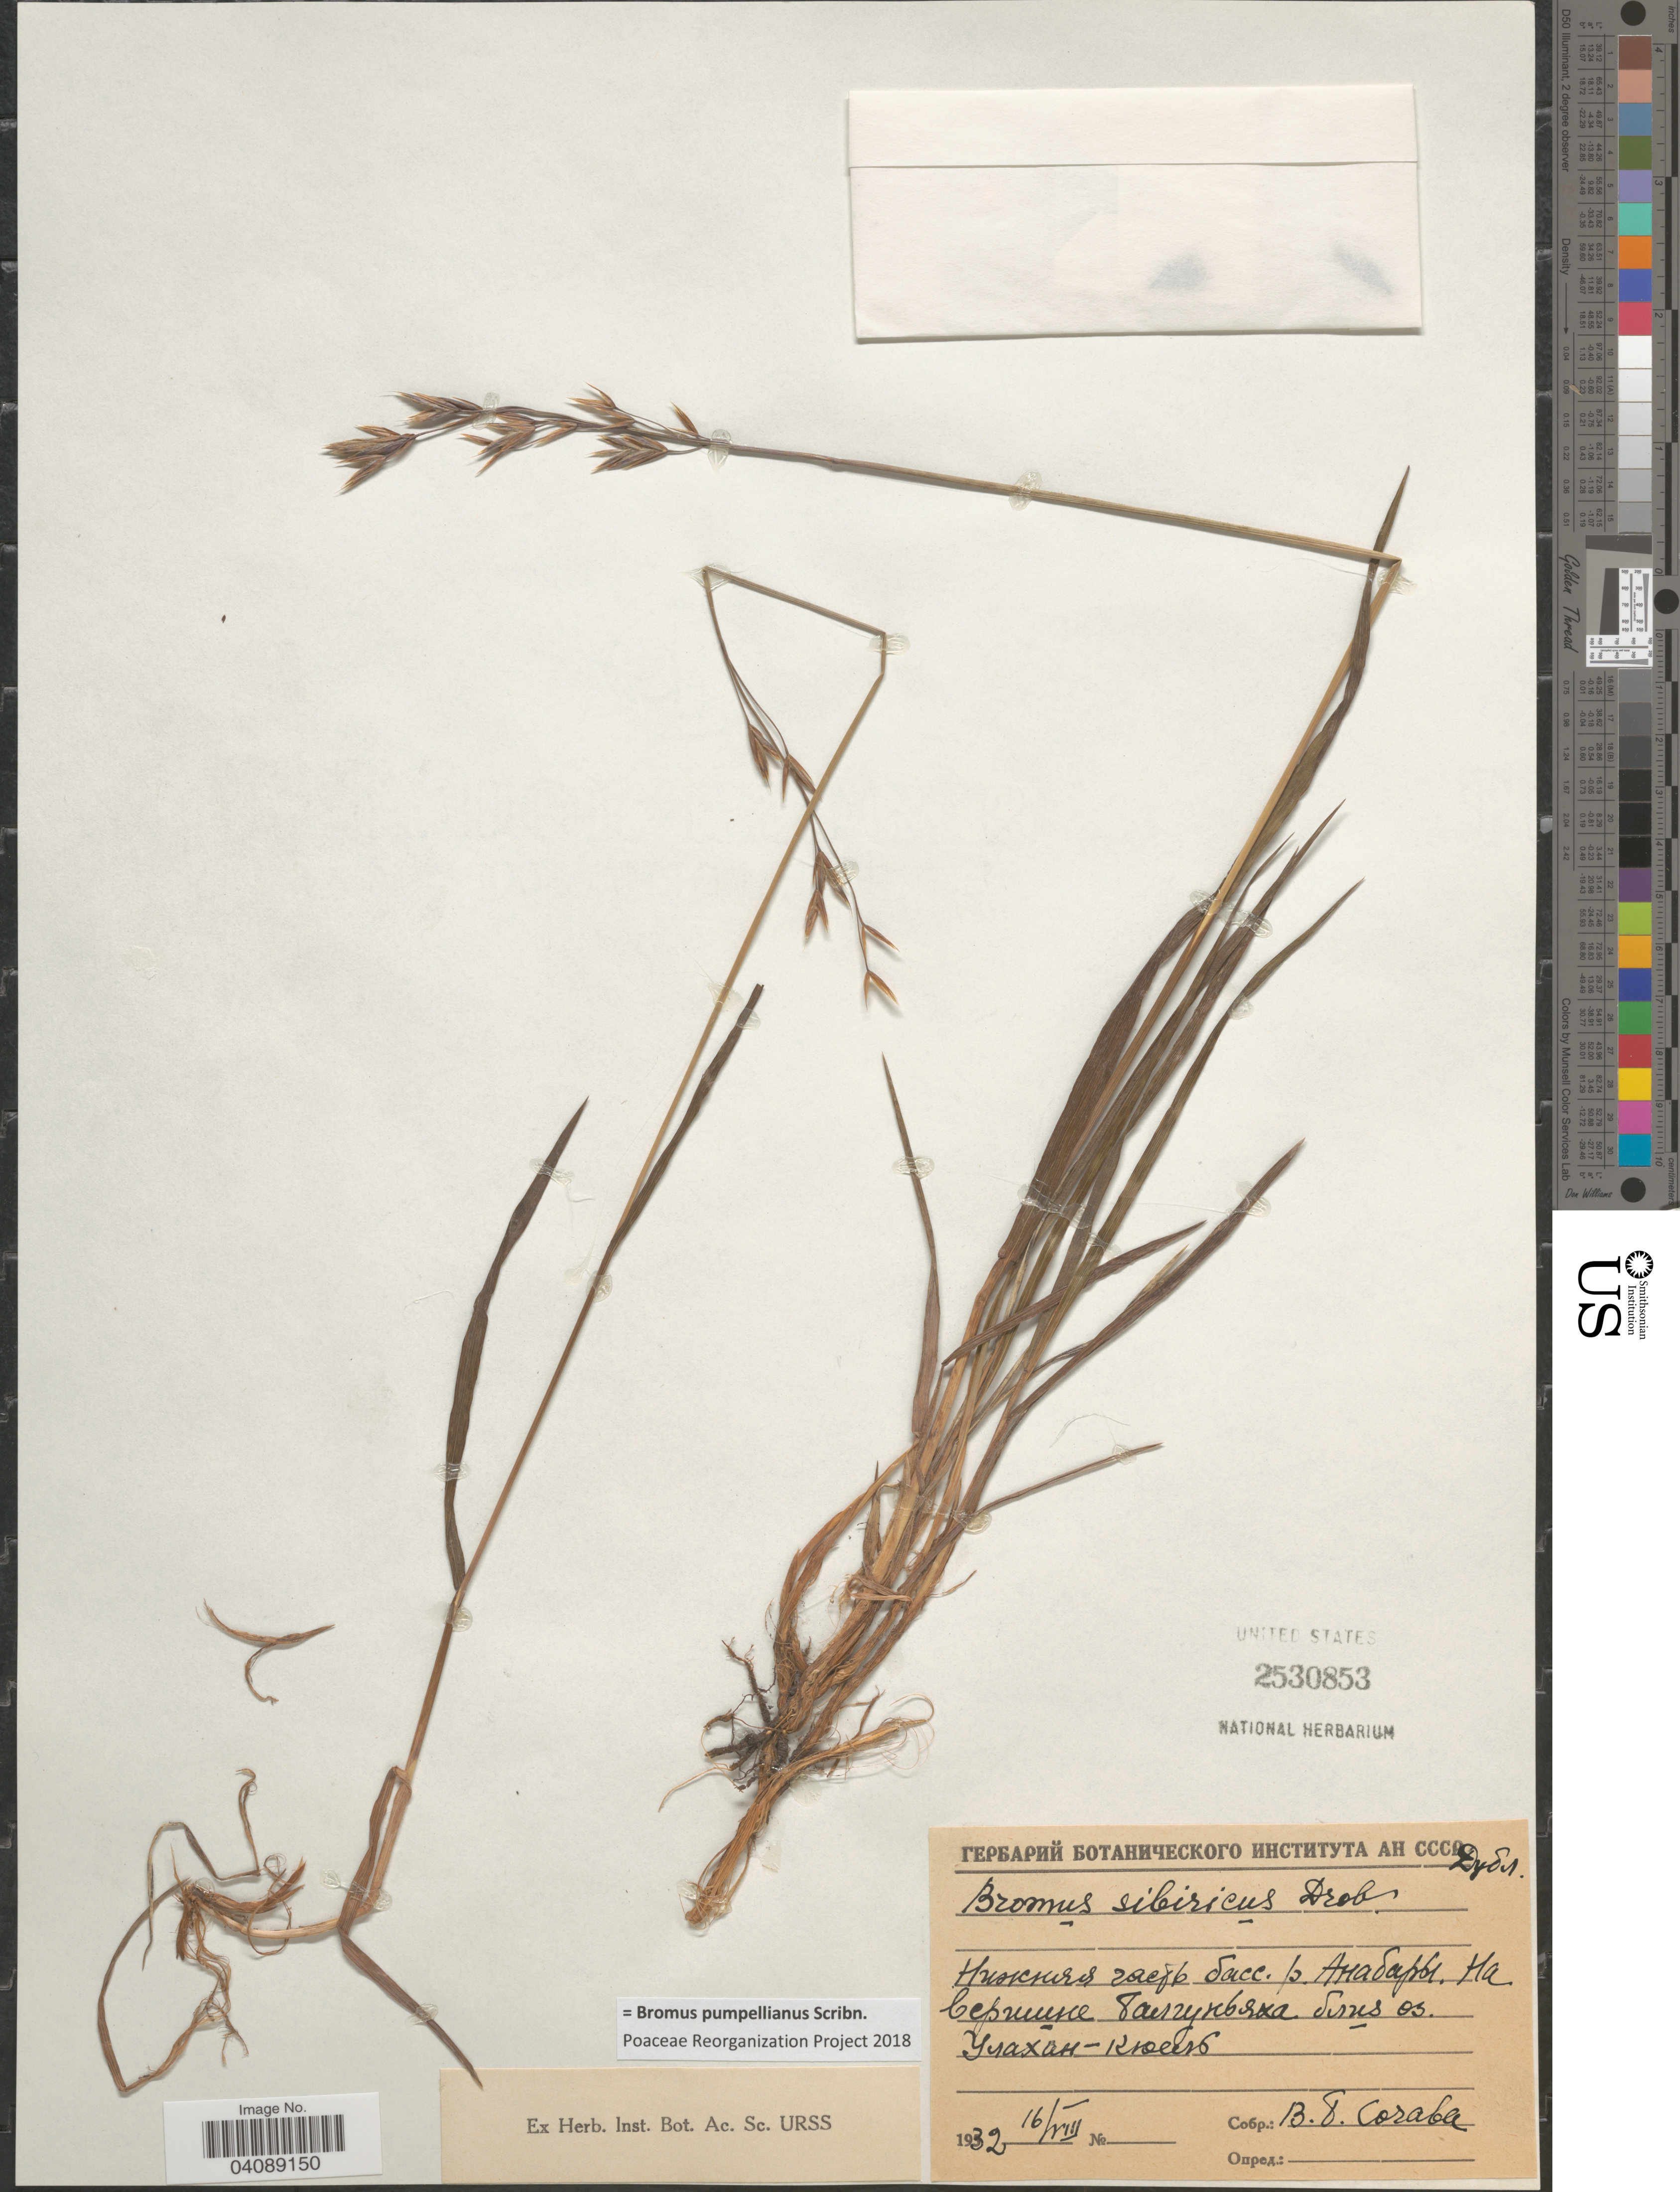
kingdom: Plantae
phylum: Tracheophyta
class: Liliopsida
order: Poales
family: Poaceae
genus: Bromus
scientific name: Bromus pumpellianus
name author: Scribn.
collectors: V. Sochava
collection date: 1932-08-16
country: Russian Federation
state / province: Sakha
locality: Near lake Ulakhan-Kyuyel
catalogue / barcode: US 2530853